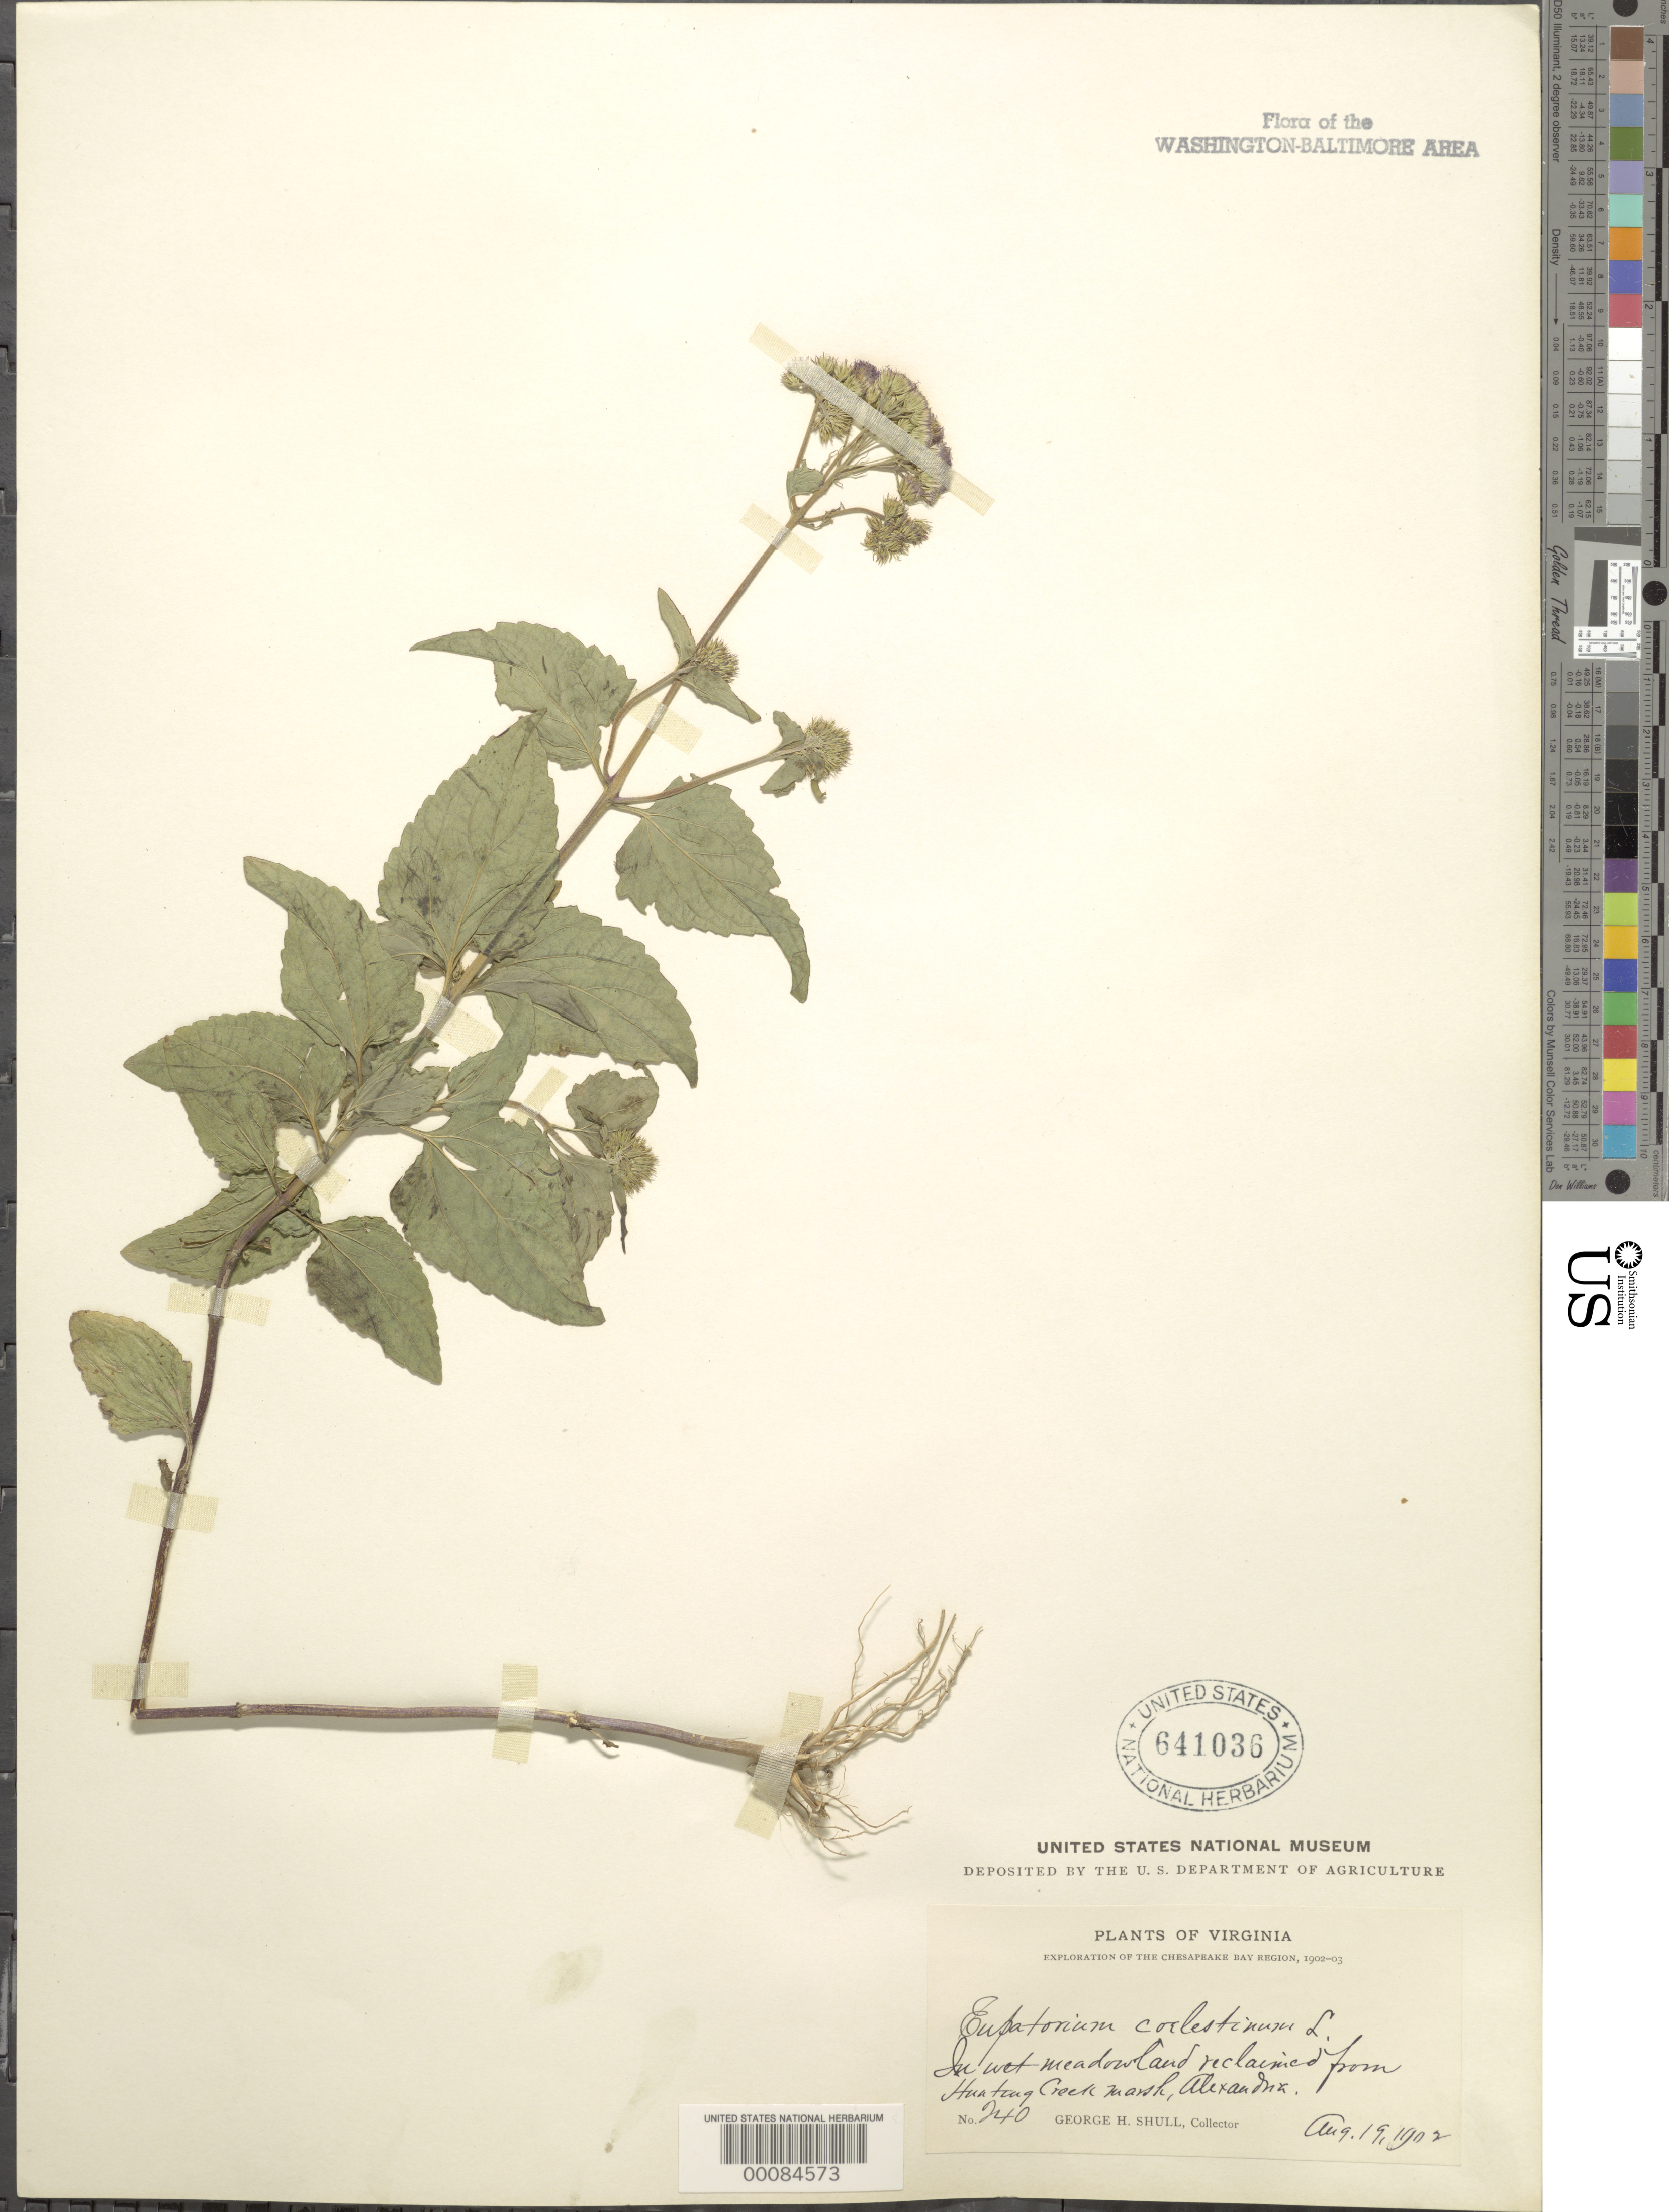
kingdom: Plantae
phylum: Tracheophyta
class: Magnoliopsida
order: Asterales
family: Asteraceae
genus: Conoclinium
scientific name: Conoclinium coelestinum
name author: (L.) DC.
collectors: G. H. Shull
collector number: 240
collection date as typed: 19 Aug 1902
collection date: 1902-08-19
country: United States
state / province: Virginia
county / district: Fairfax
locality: Hunting Creek Alexandria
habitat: Wet meadowland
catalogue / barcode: US 641036